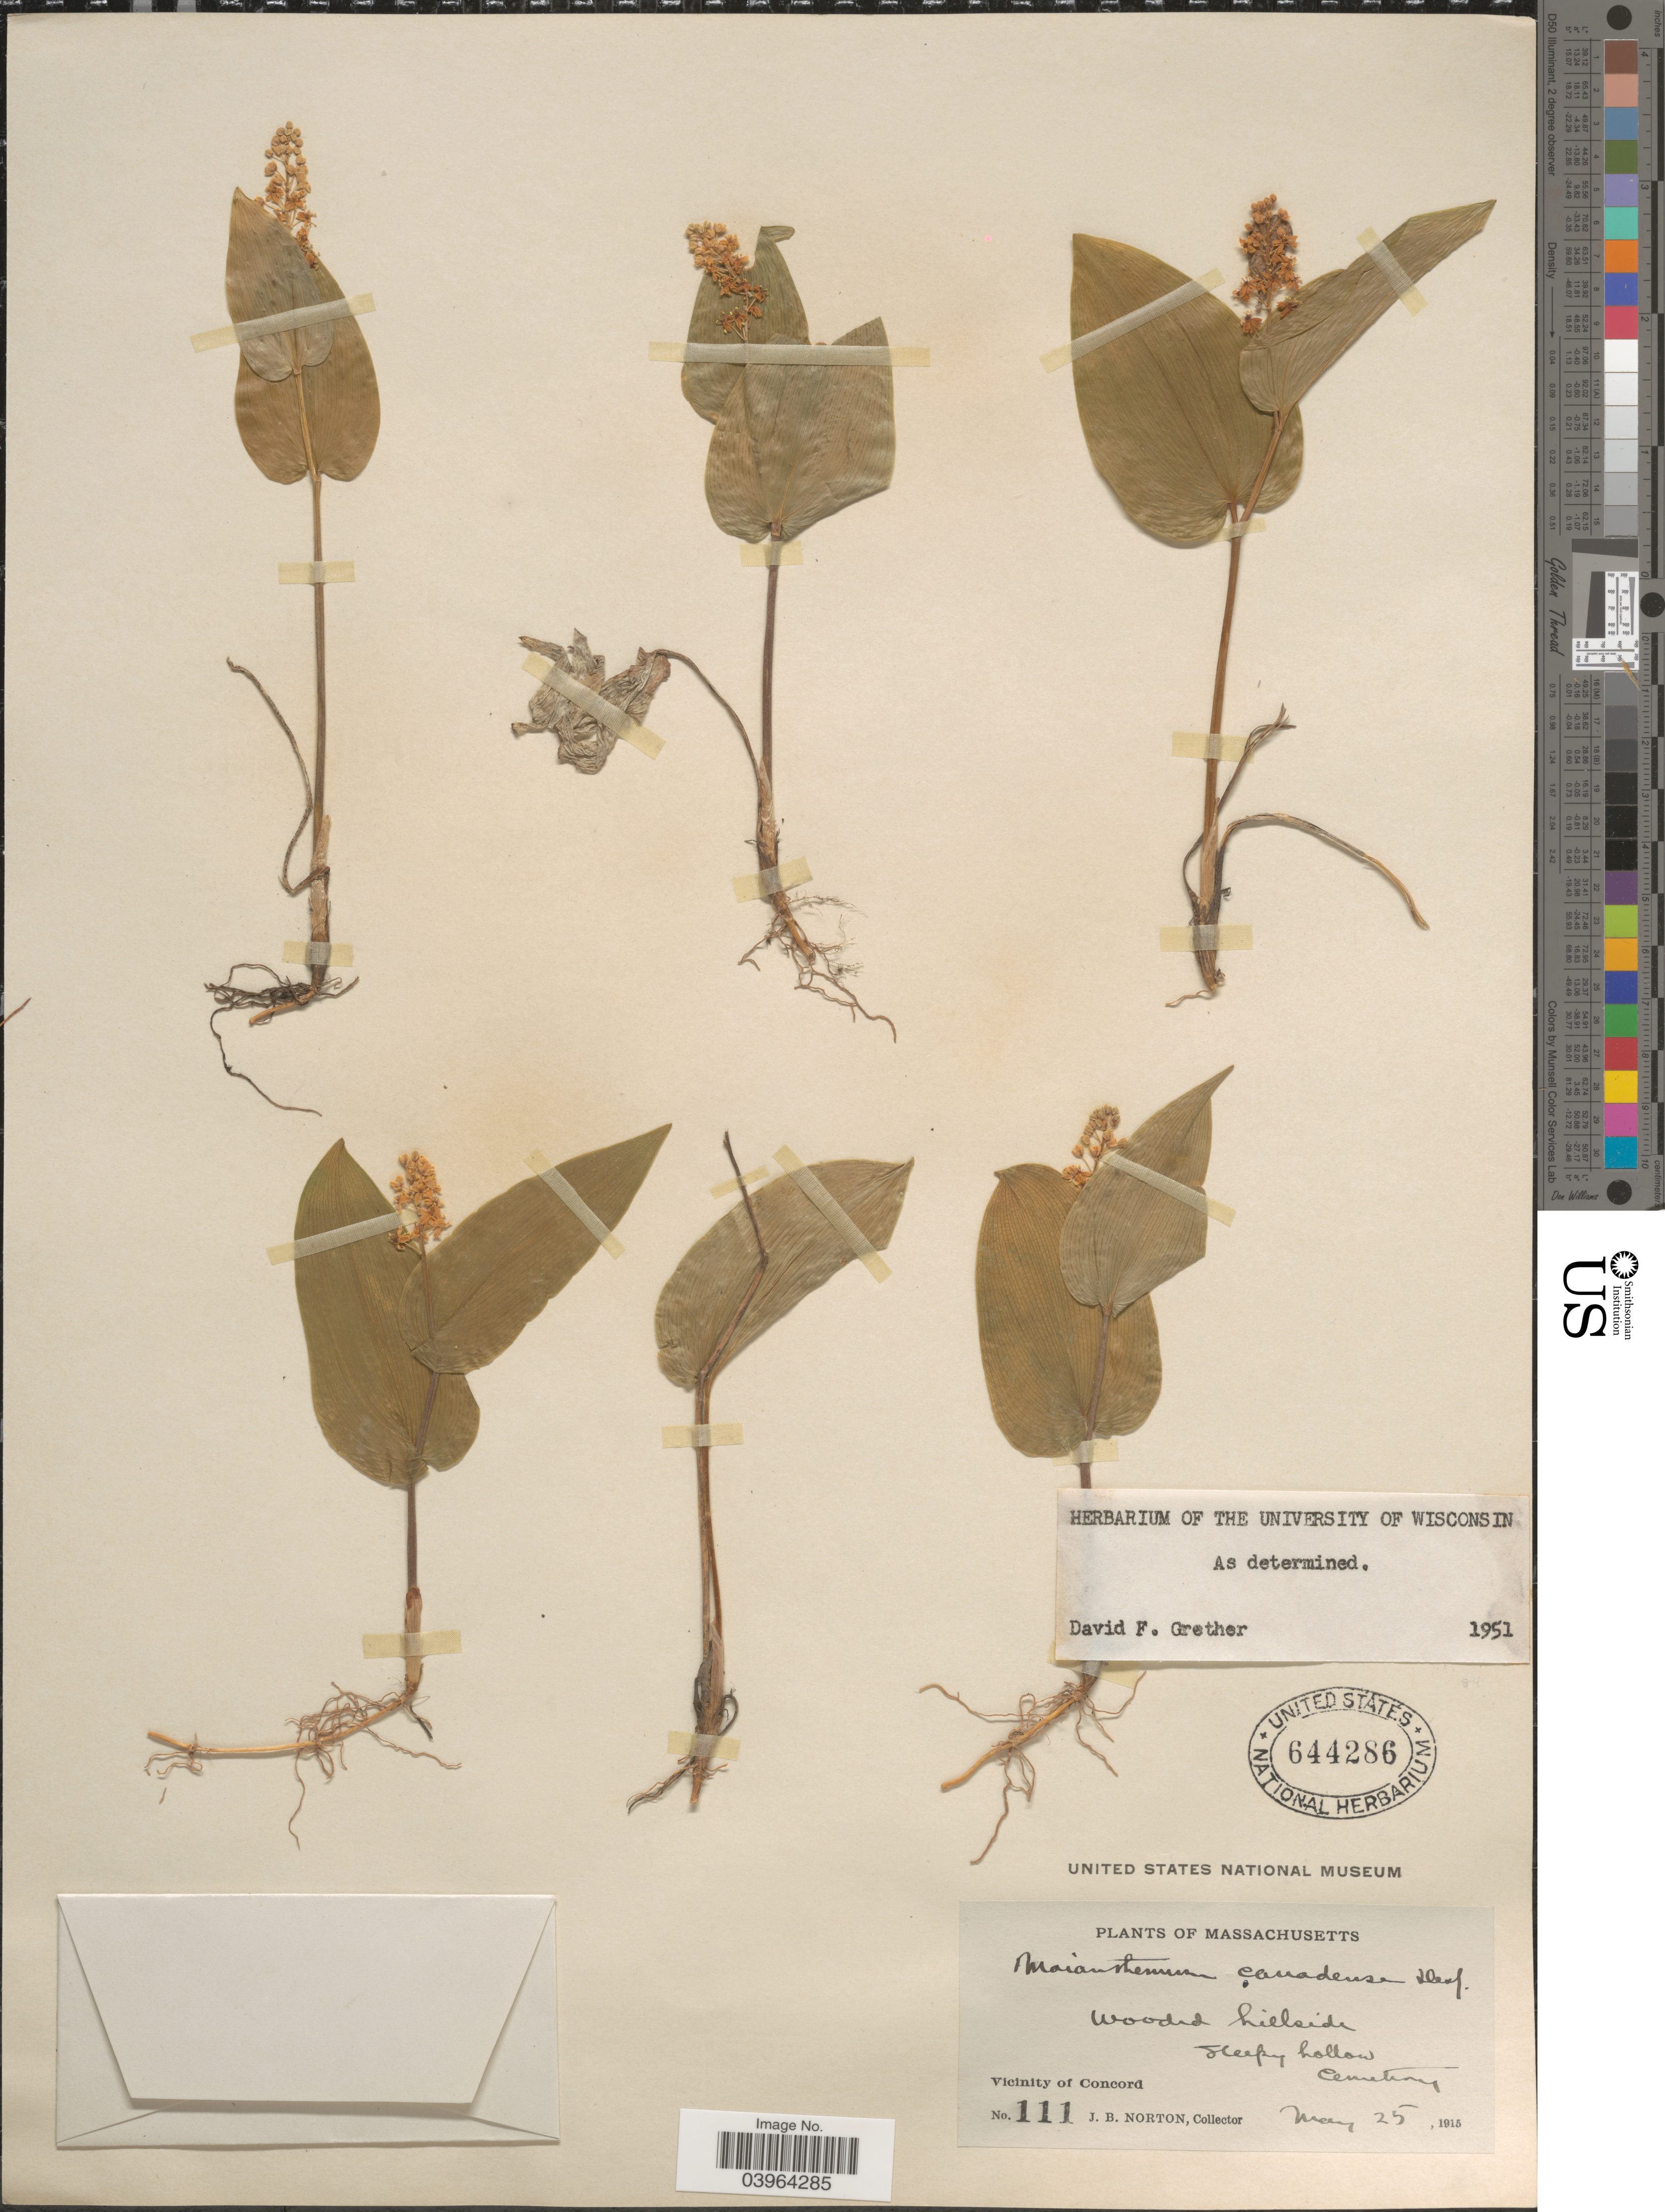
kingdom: Plantae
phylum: Tracheophyta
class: Liliopsida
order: Asparagales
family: Asparagaceae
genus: Maianthemum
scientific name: Maianthemum canadense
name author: Desf.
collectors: J. B. Norton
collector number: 111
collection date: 1915-05-25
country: United States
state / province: Massachusetts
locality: Vicinity of Concord. Steepy hollow. Cemetary.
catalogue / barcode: US 644286